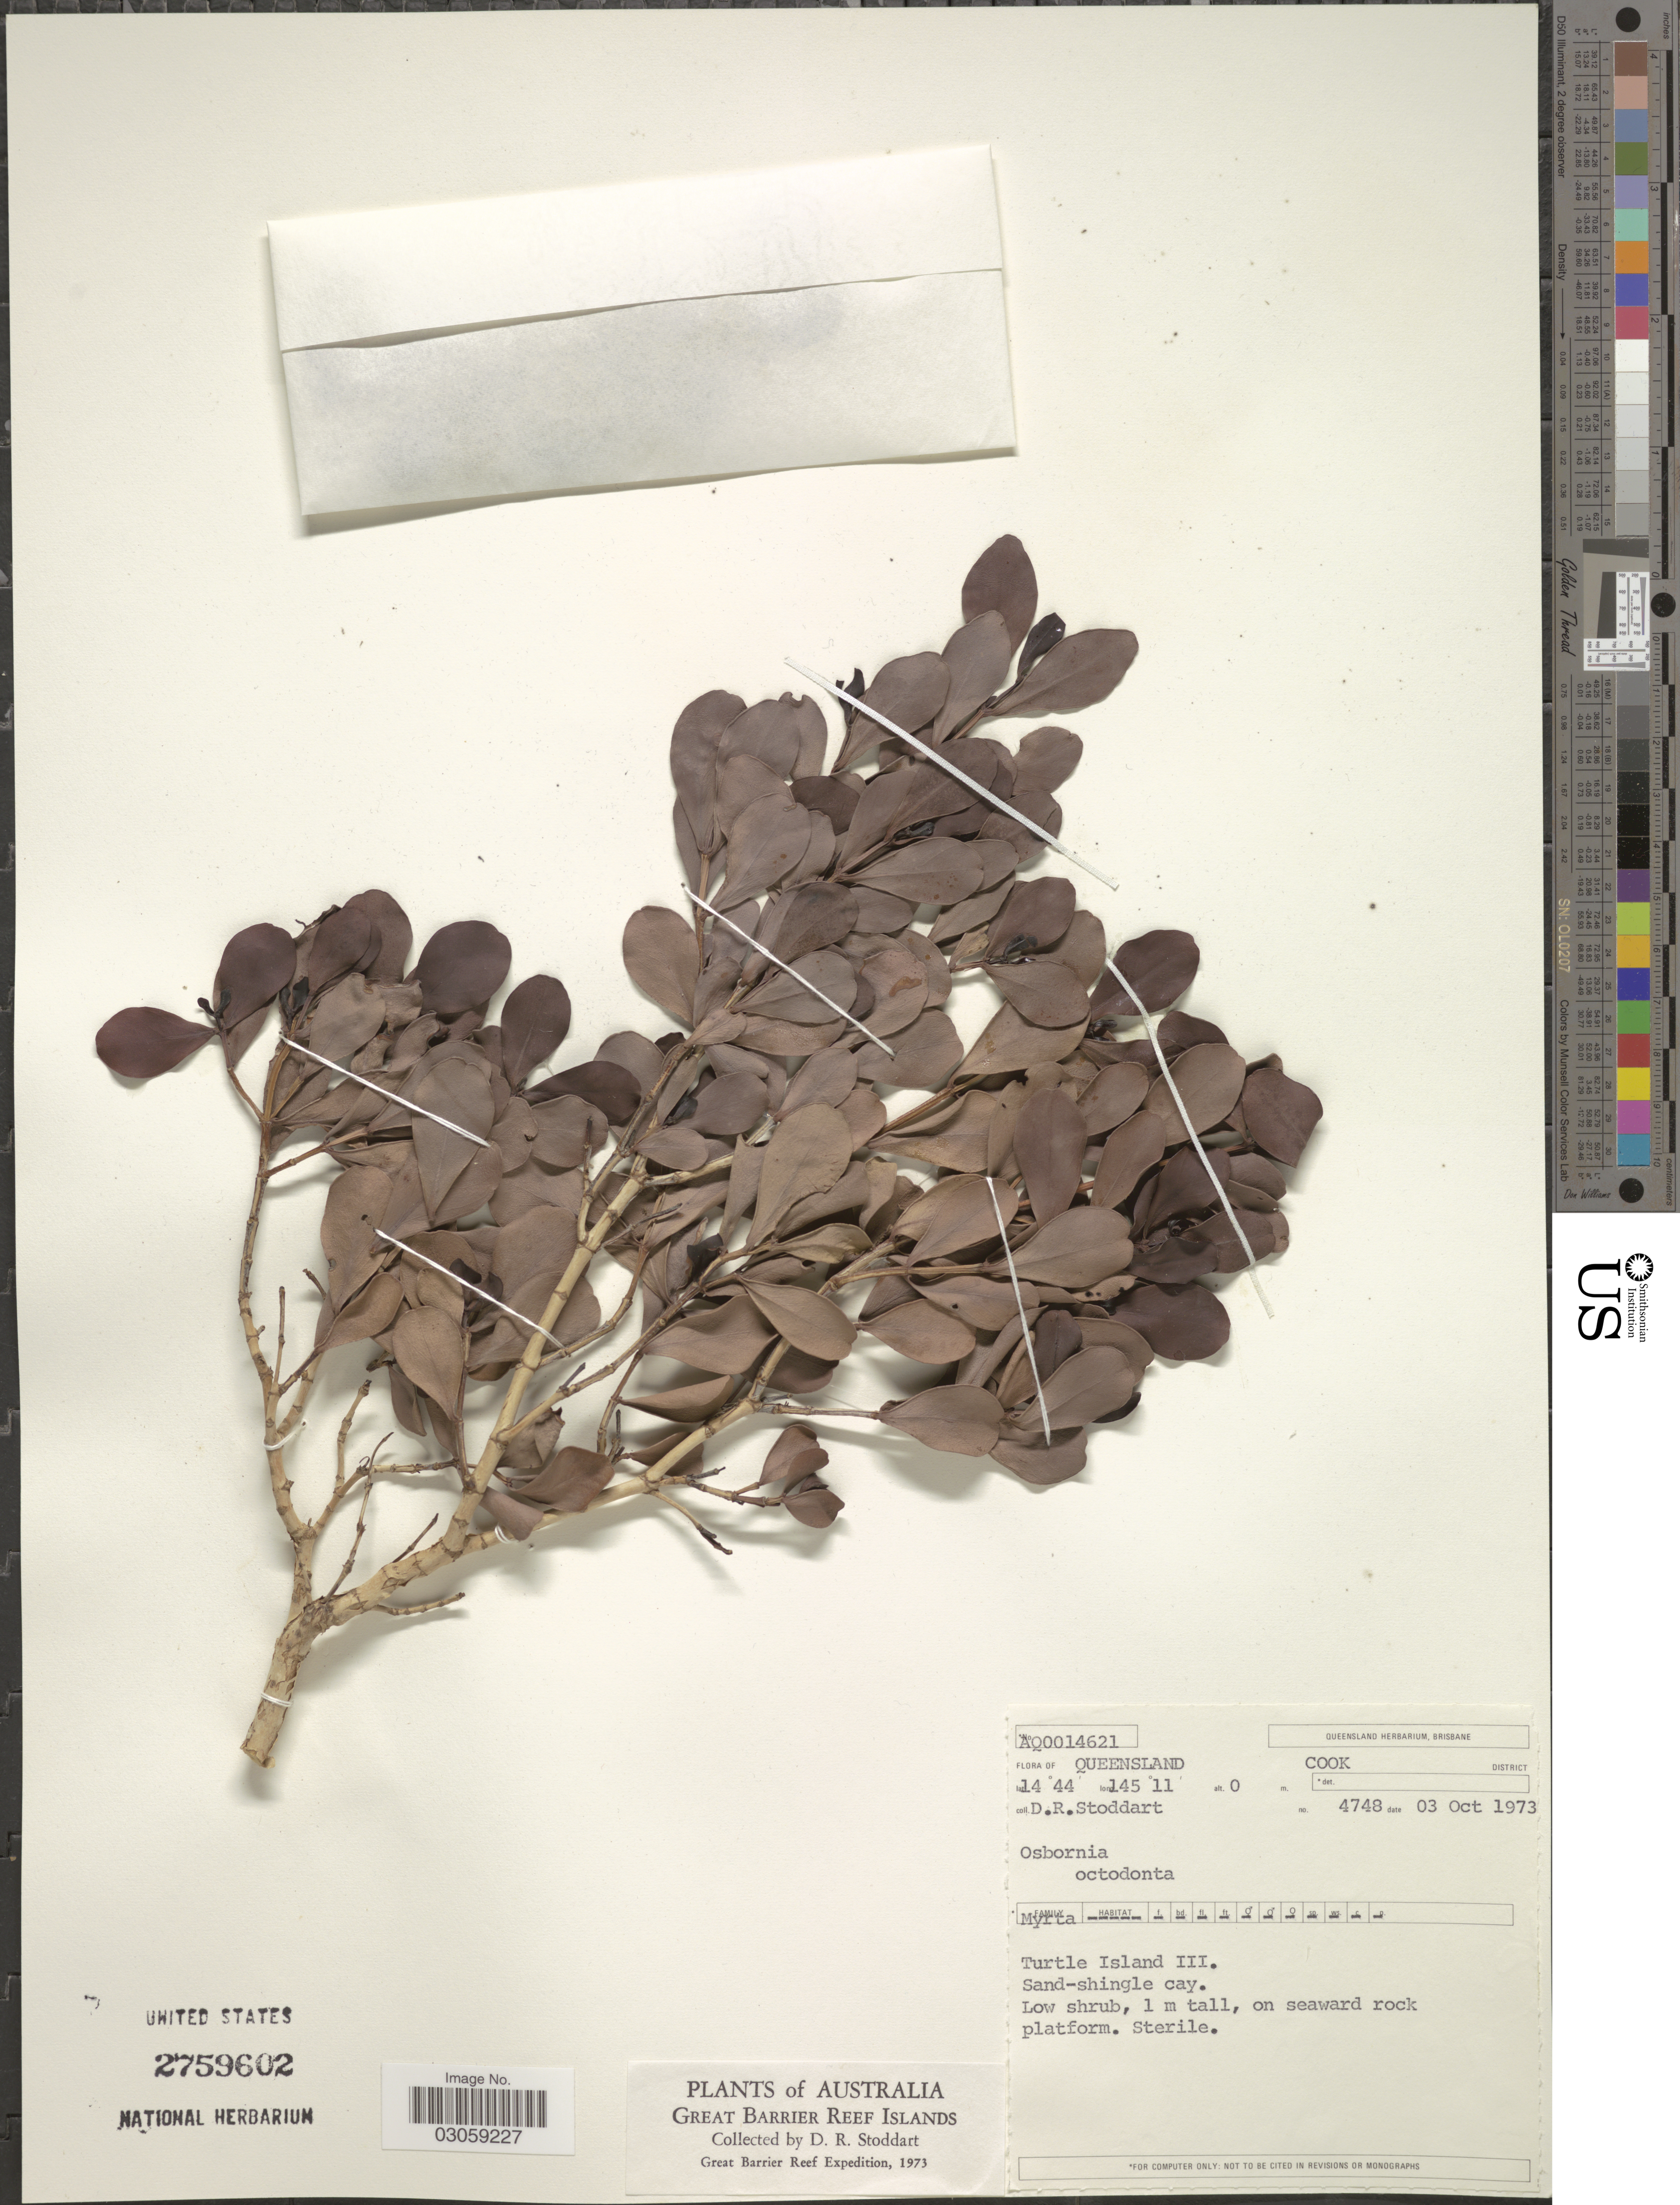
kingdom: Plantae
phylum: Tracheophyta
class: Magnoliopsida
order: Myrtales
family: Myrtaceae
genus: Osbornia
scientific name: Osbornia octodonta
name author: F. Muell.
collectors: D. R. Stoddart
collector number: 4748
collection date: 1973-10-03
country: Australia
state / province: Queensland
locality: Cook District. Turtle Island III. San-shingle cay.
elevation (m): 0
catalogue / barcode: US 2759602